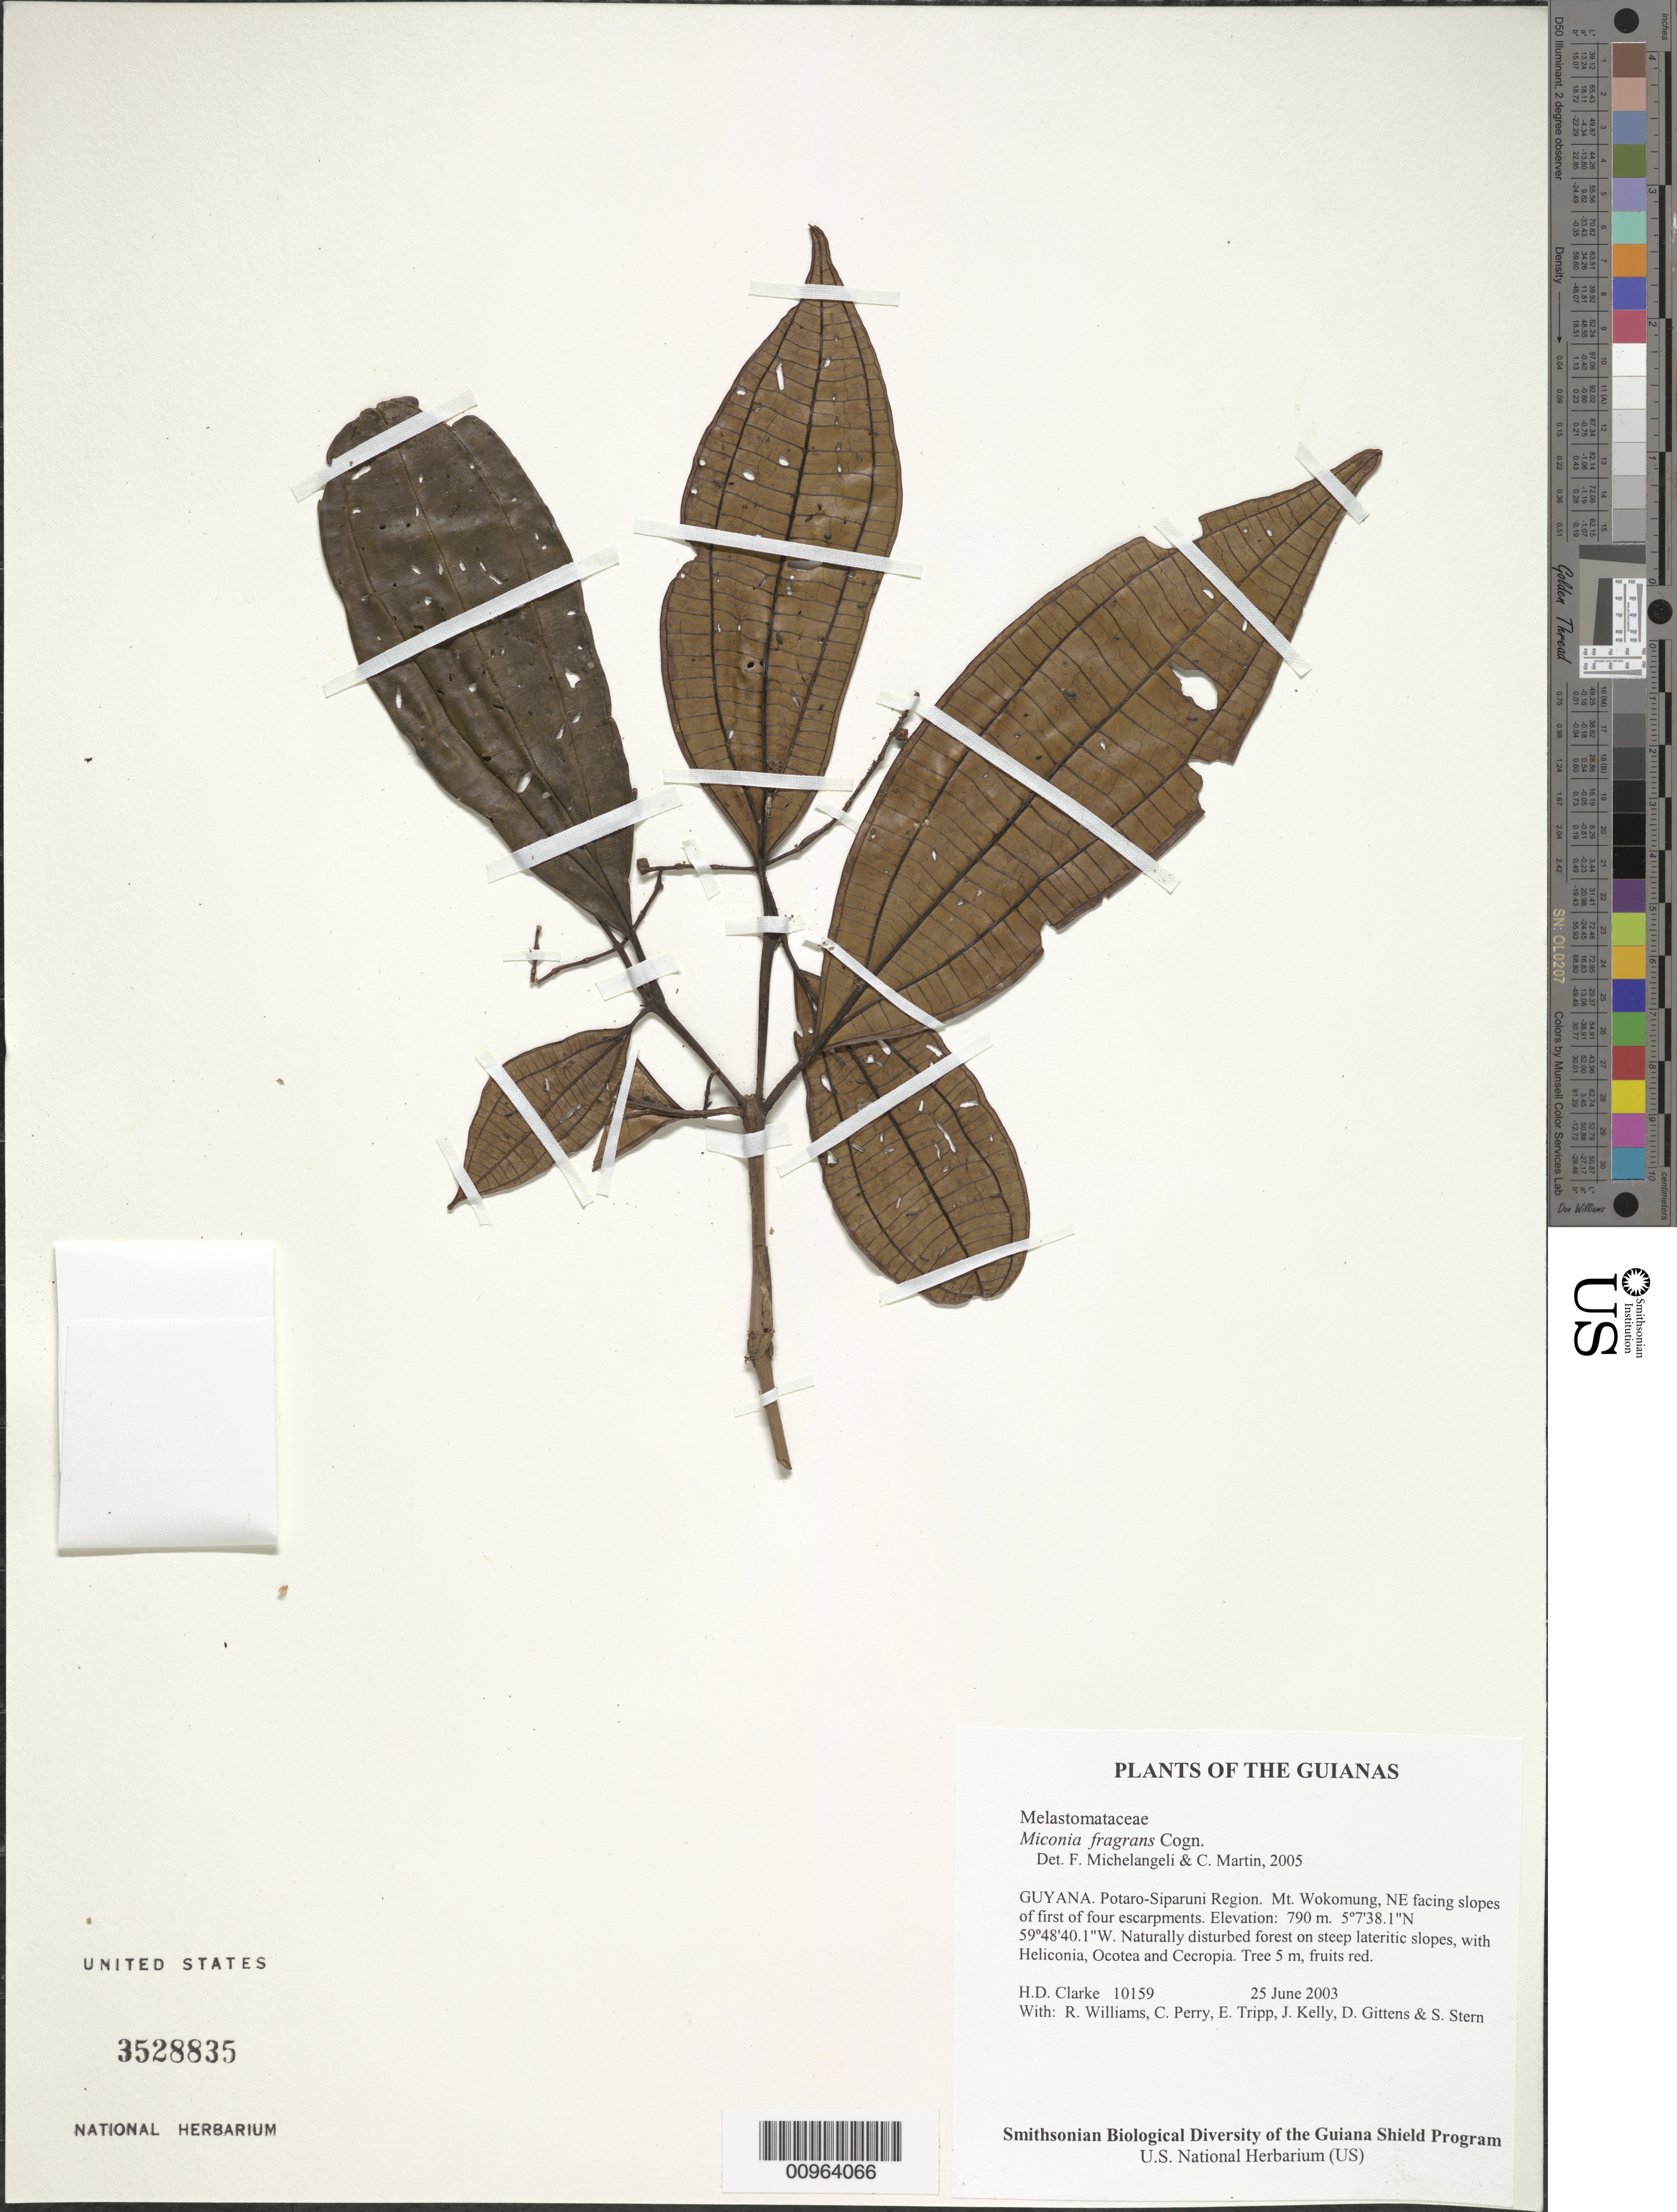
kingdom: Plantae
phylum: Tracheophyta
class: Magnoliopsida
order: Myrtales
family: Melastomataceae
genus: Miconia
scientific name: Miconia fragrans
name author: Cogn.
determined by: Michelangeli, F. A.; Martin, C.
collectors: H. D. Clarke, R. Williams, C. Perry, E. Tripp, J. Kelly, D. Gittens & S. R. Stern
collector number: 10159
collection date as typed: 25 June 2003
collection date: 2003-06-25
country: Guyana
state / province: Potaro-Siparuni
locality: Mt. Wokomung, NE facing slopes of first of four escarpments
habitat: Naturally disturbed forest on steep lateritic slopes, with Heliconia, Ocotea and Cecropia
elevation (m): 790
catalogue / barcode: US 3528835